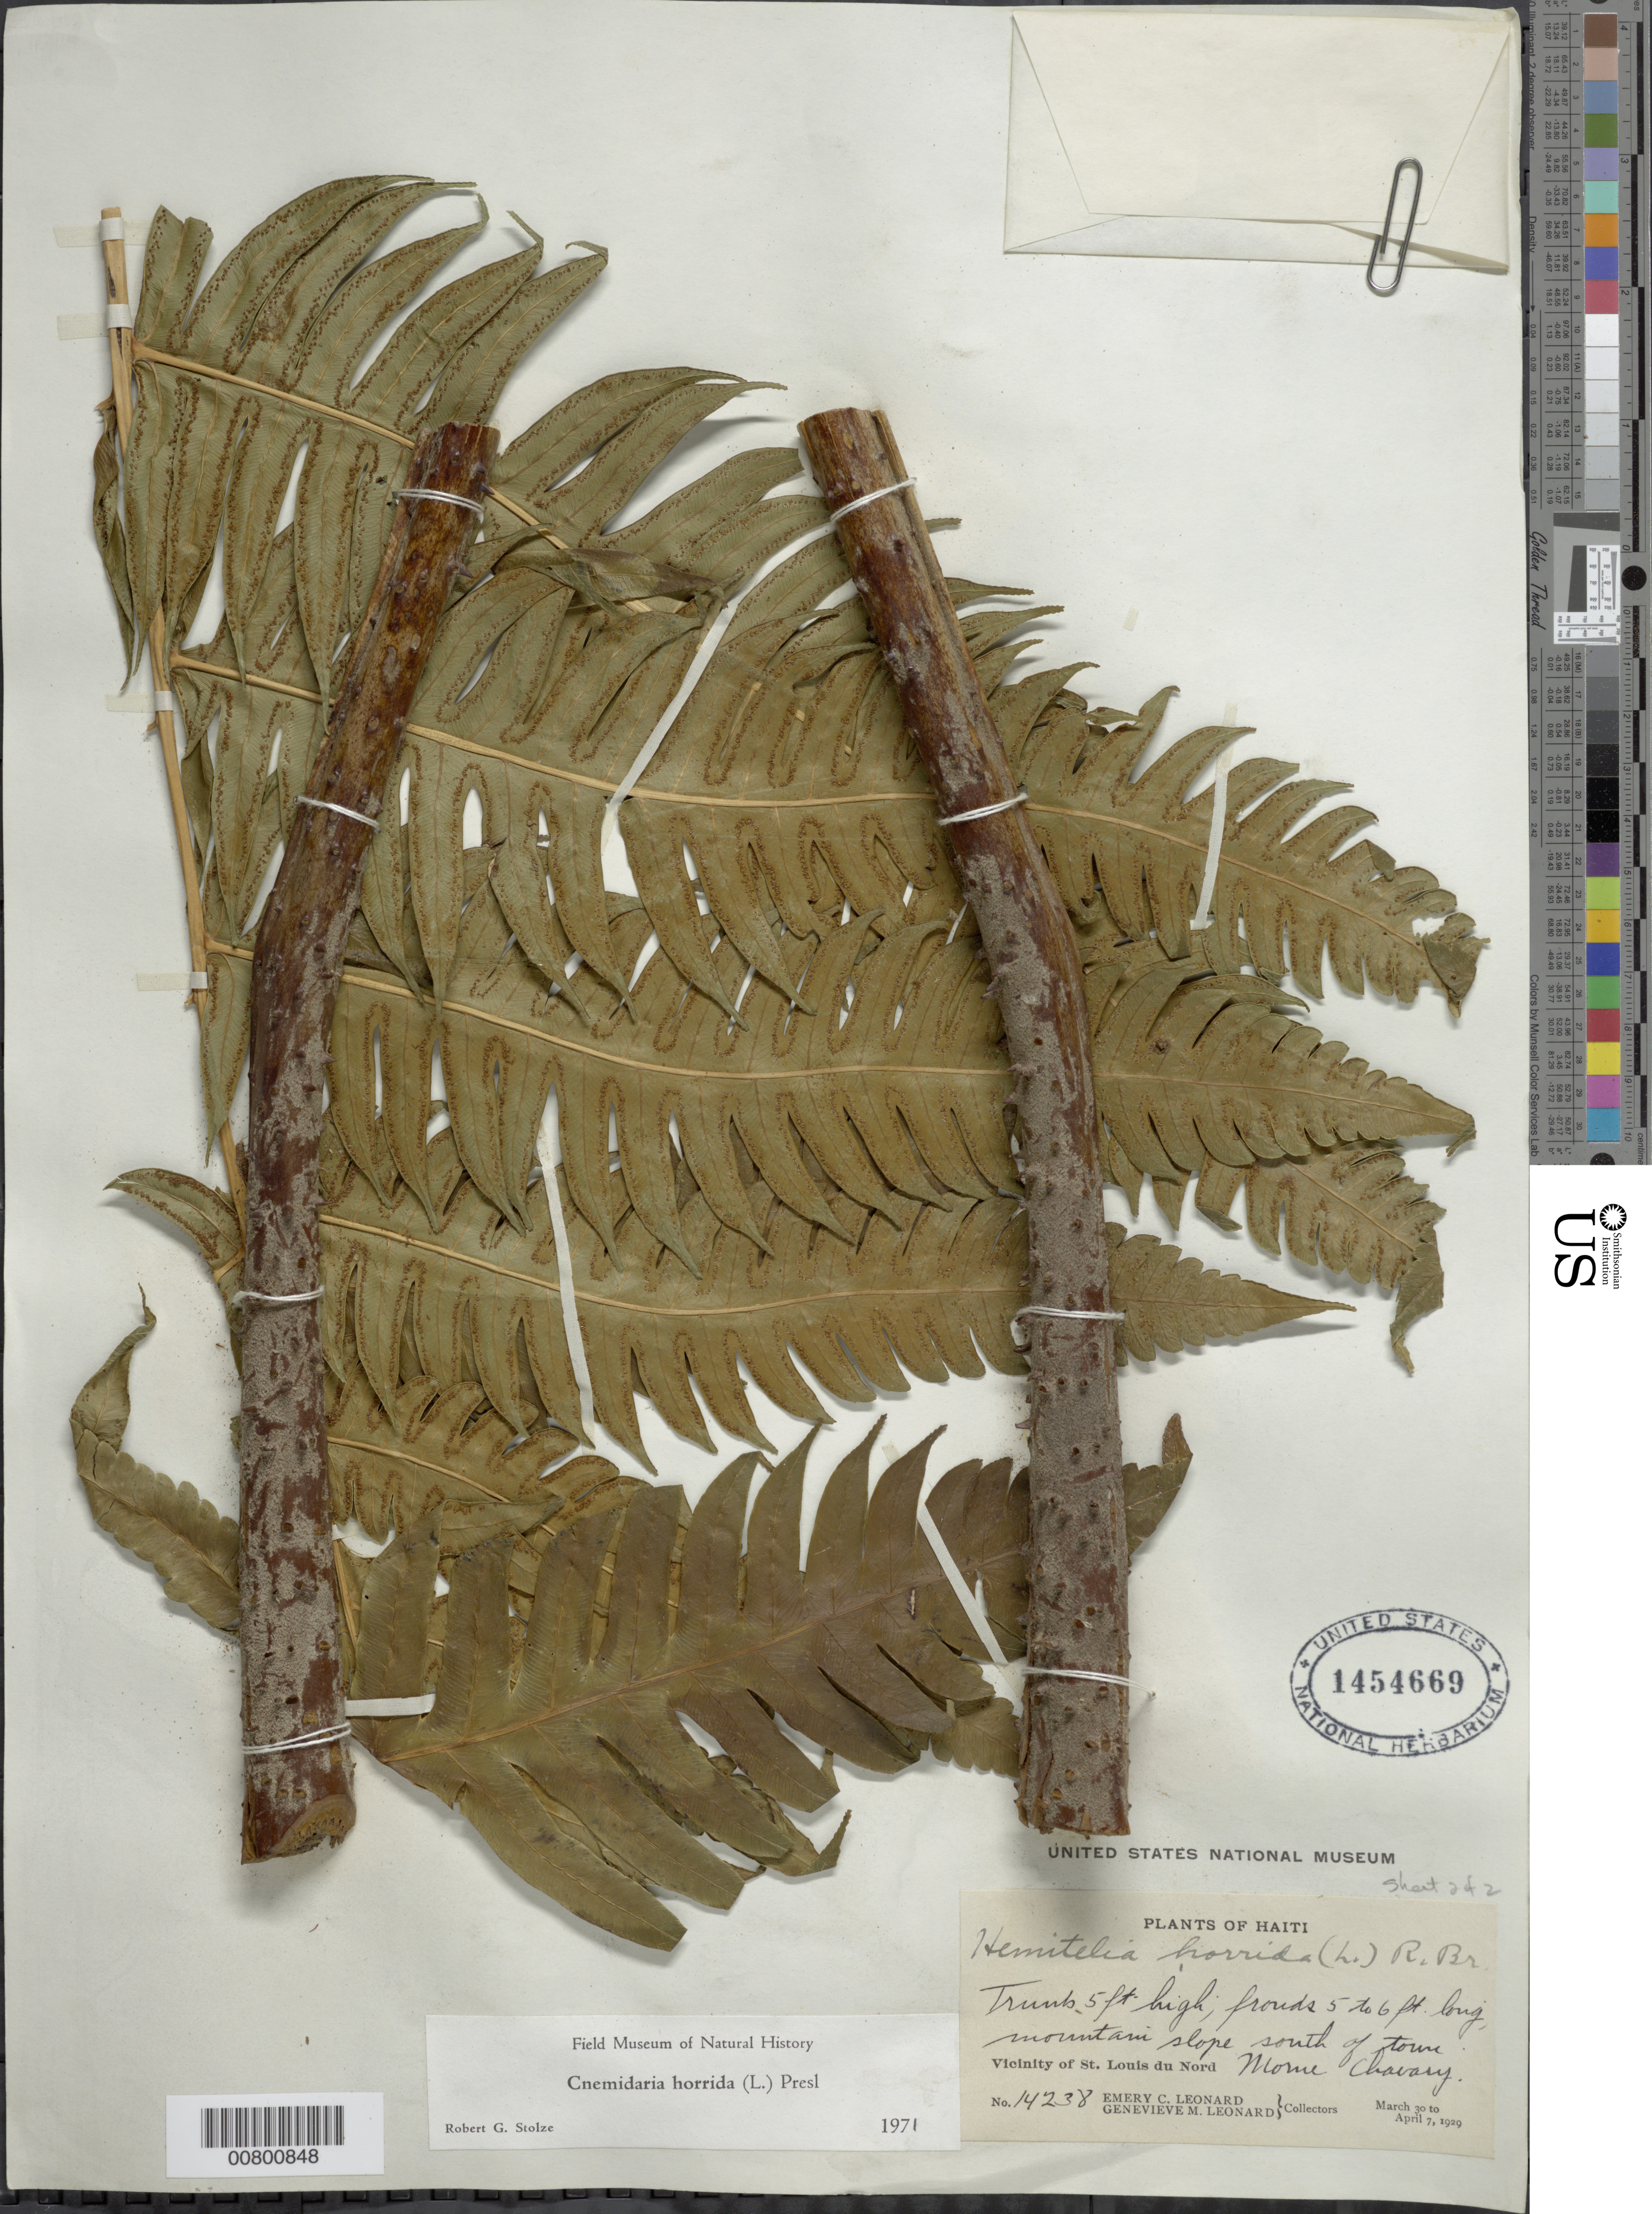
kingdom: Plantae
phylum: Tracheophyta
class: Polypodiopsida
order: Cyatheales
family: Cyatheaceae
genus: Cyathea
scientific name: Cyathea horrida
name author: (L.) Sm.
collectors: E. C. Leonard & G. M. Leonard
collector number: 14238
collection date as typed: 30 Mar 1929 to 07 Apr 1929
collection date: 1929-03-30/1929-04-07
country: Haiti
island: Hispaniola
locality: St. Louis du Nord, Morne Chavary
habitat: Mountain slope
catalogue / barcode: US 1454669